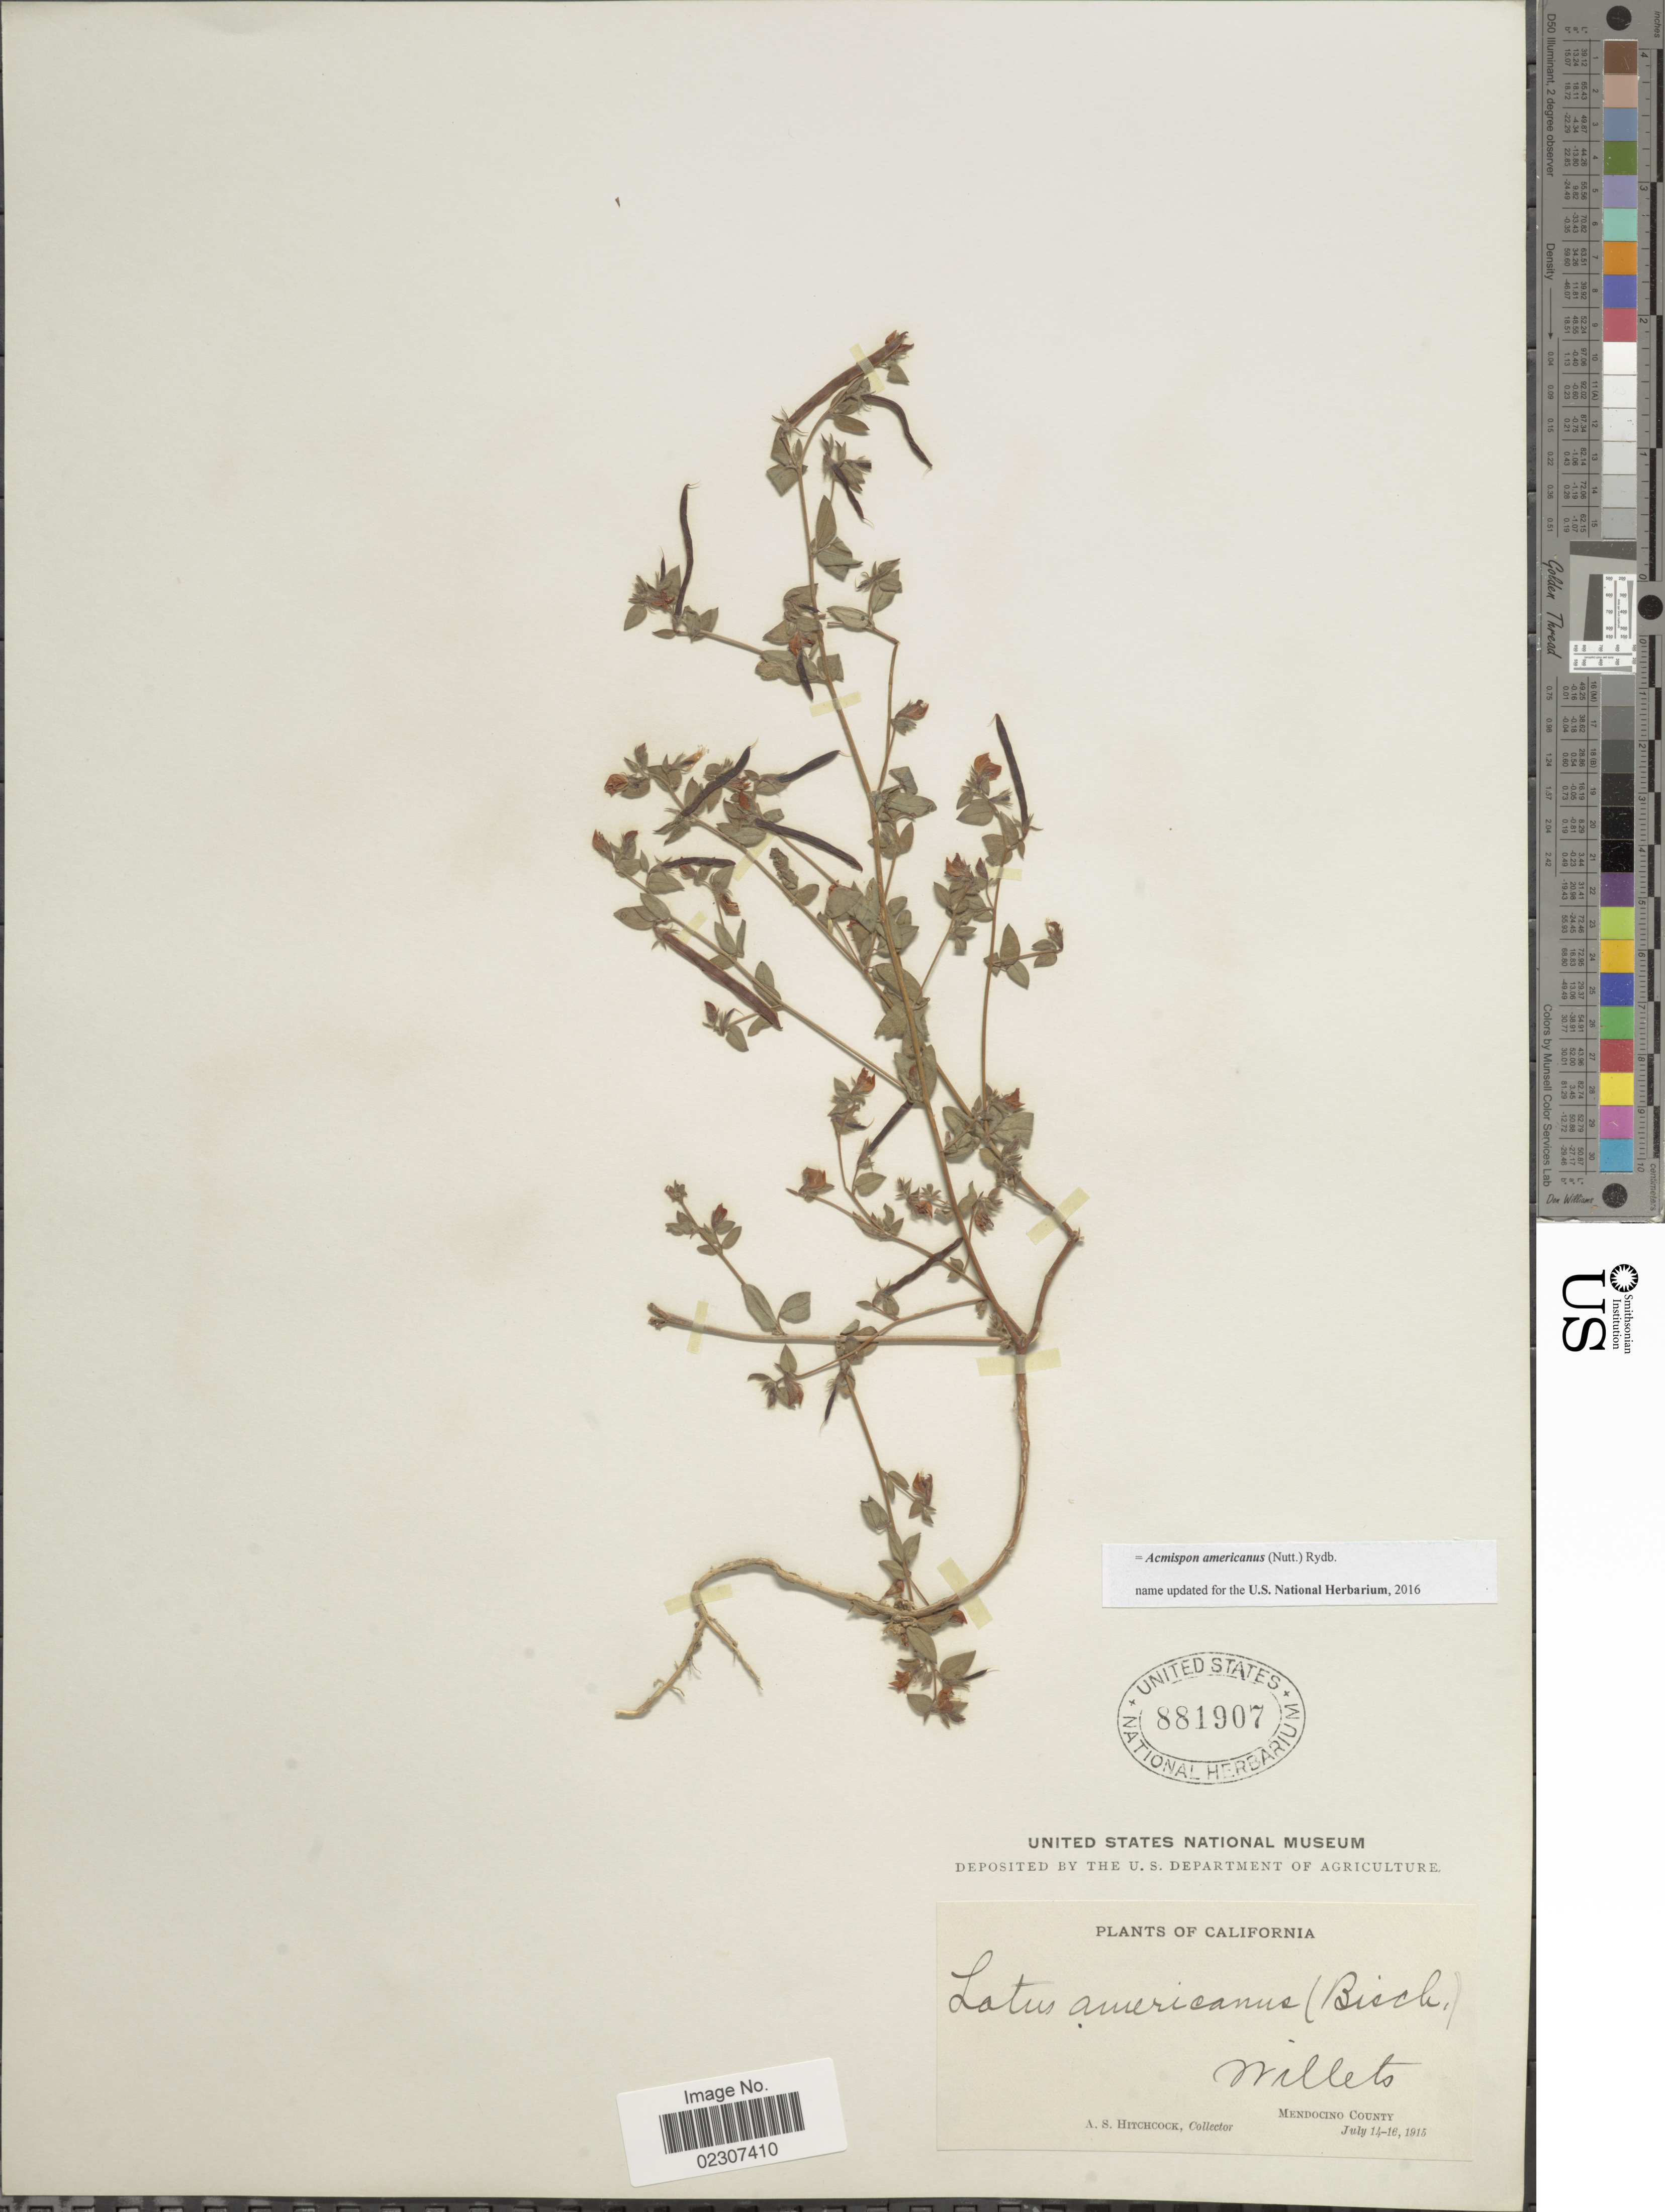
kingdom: Plantae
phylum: Tracheophyta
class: Magnoliopsida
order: Fabales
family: Fabaceae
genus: Acmispon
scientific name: Acmispon americanus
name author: (Nutt.) Rydb.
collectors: A. S. Hitchcock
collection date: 1915-07-14/1915-07-16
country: United States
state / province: California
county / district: Mendocino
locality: California, Willets, Mendocino County.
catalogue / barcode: US 881907